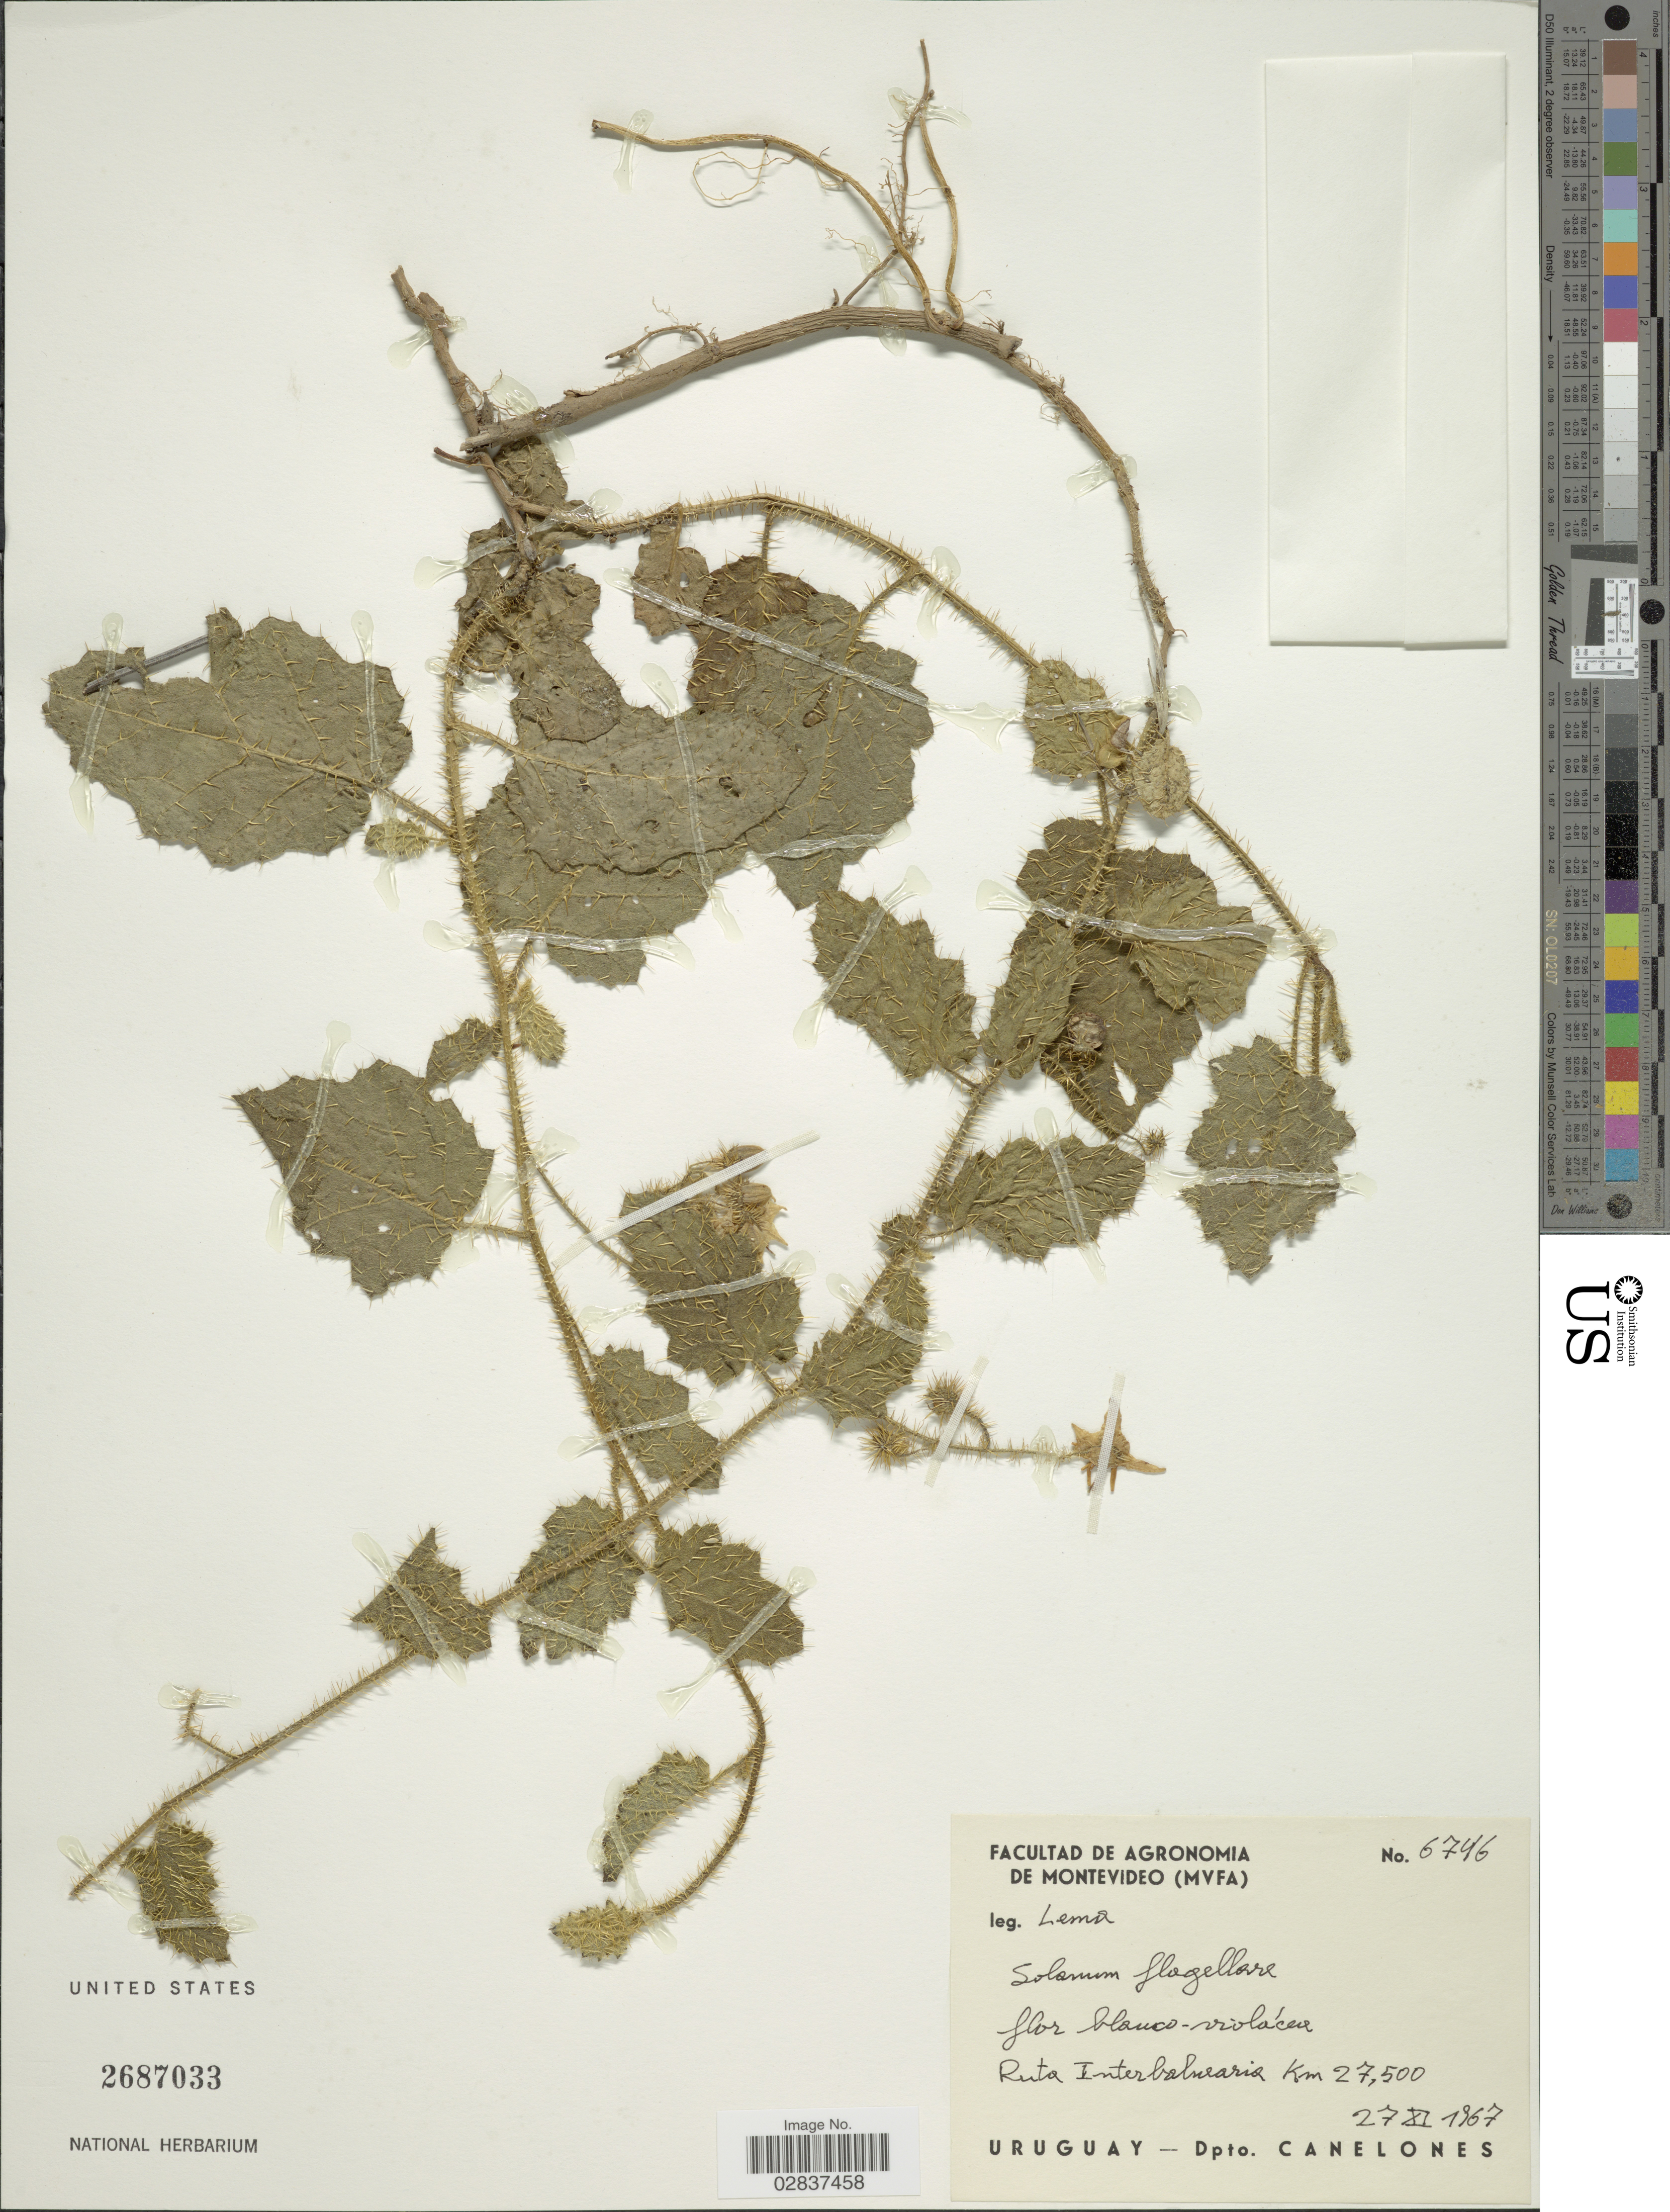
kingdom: Plantae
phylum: Tracheophyta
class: Magnoliopsida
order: Solanales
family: Solanaceae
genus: Solanum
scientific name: Solanum flagellare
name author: Sendtn.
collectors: Lema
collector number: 6746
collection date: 1967-11-27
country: Uruguay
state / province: Canelones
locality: Ruta Interbalnearia Km 27.500, Dpto. Canelones.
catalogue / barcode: US 2687033